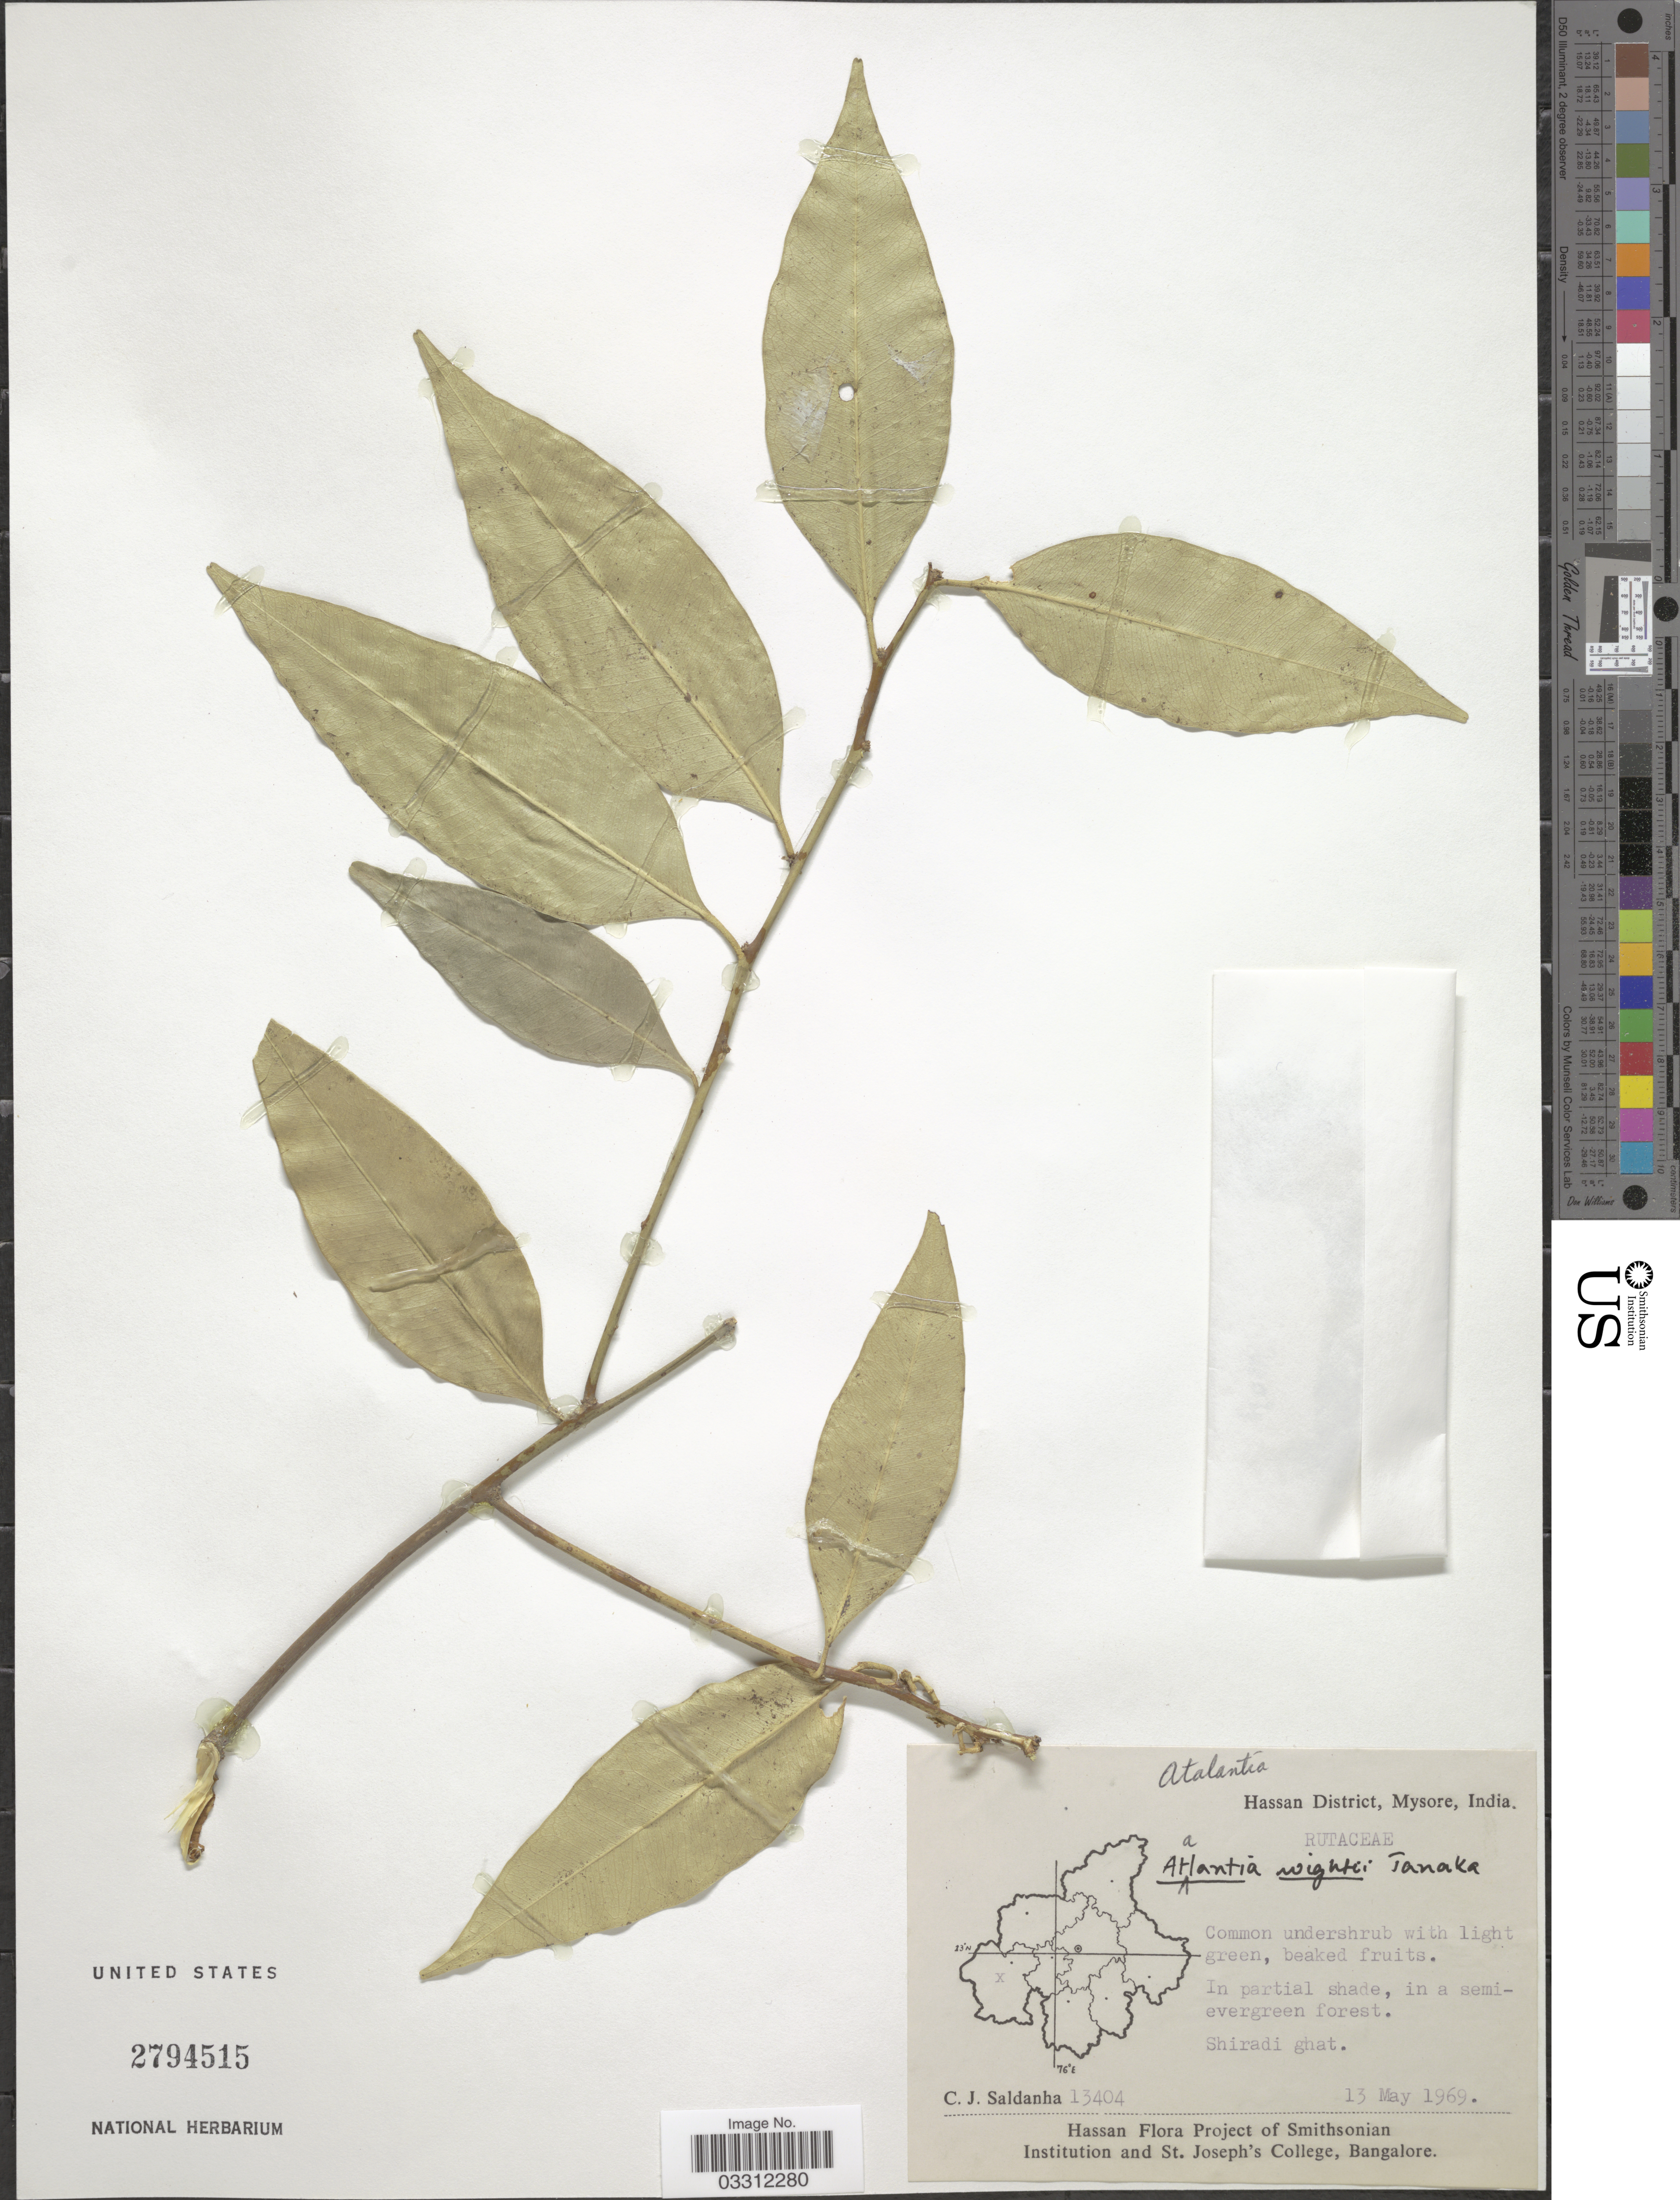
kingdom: Plantae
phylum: Tracheophyta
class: Magnoliopsida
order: Sapindales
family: Rutaceae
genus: Atalantia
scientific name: Atalantia wightii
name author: Yu. Tanaka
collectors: C. J. Saldanha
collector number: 13404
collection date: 1969-05-13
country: India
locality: Hassan District, Mysore, Shiradi ghat.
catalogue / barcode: US 2794515